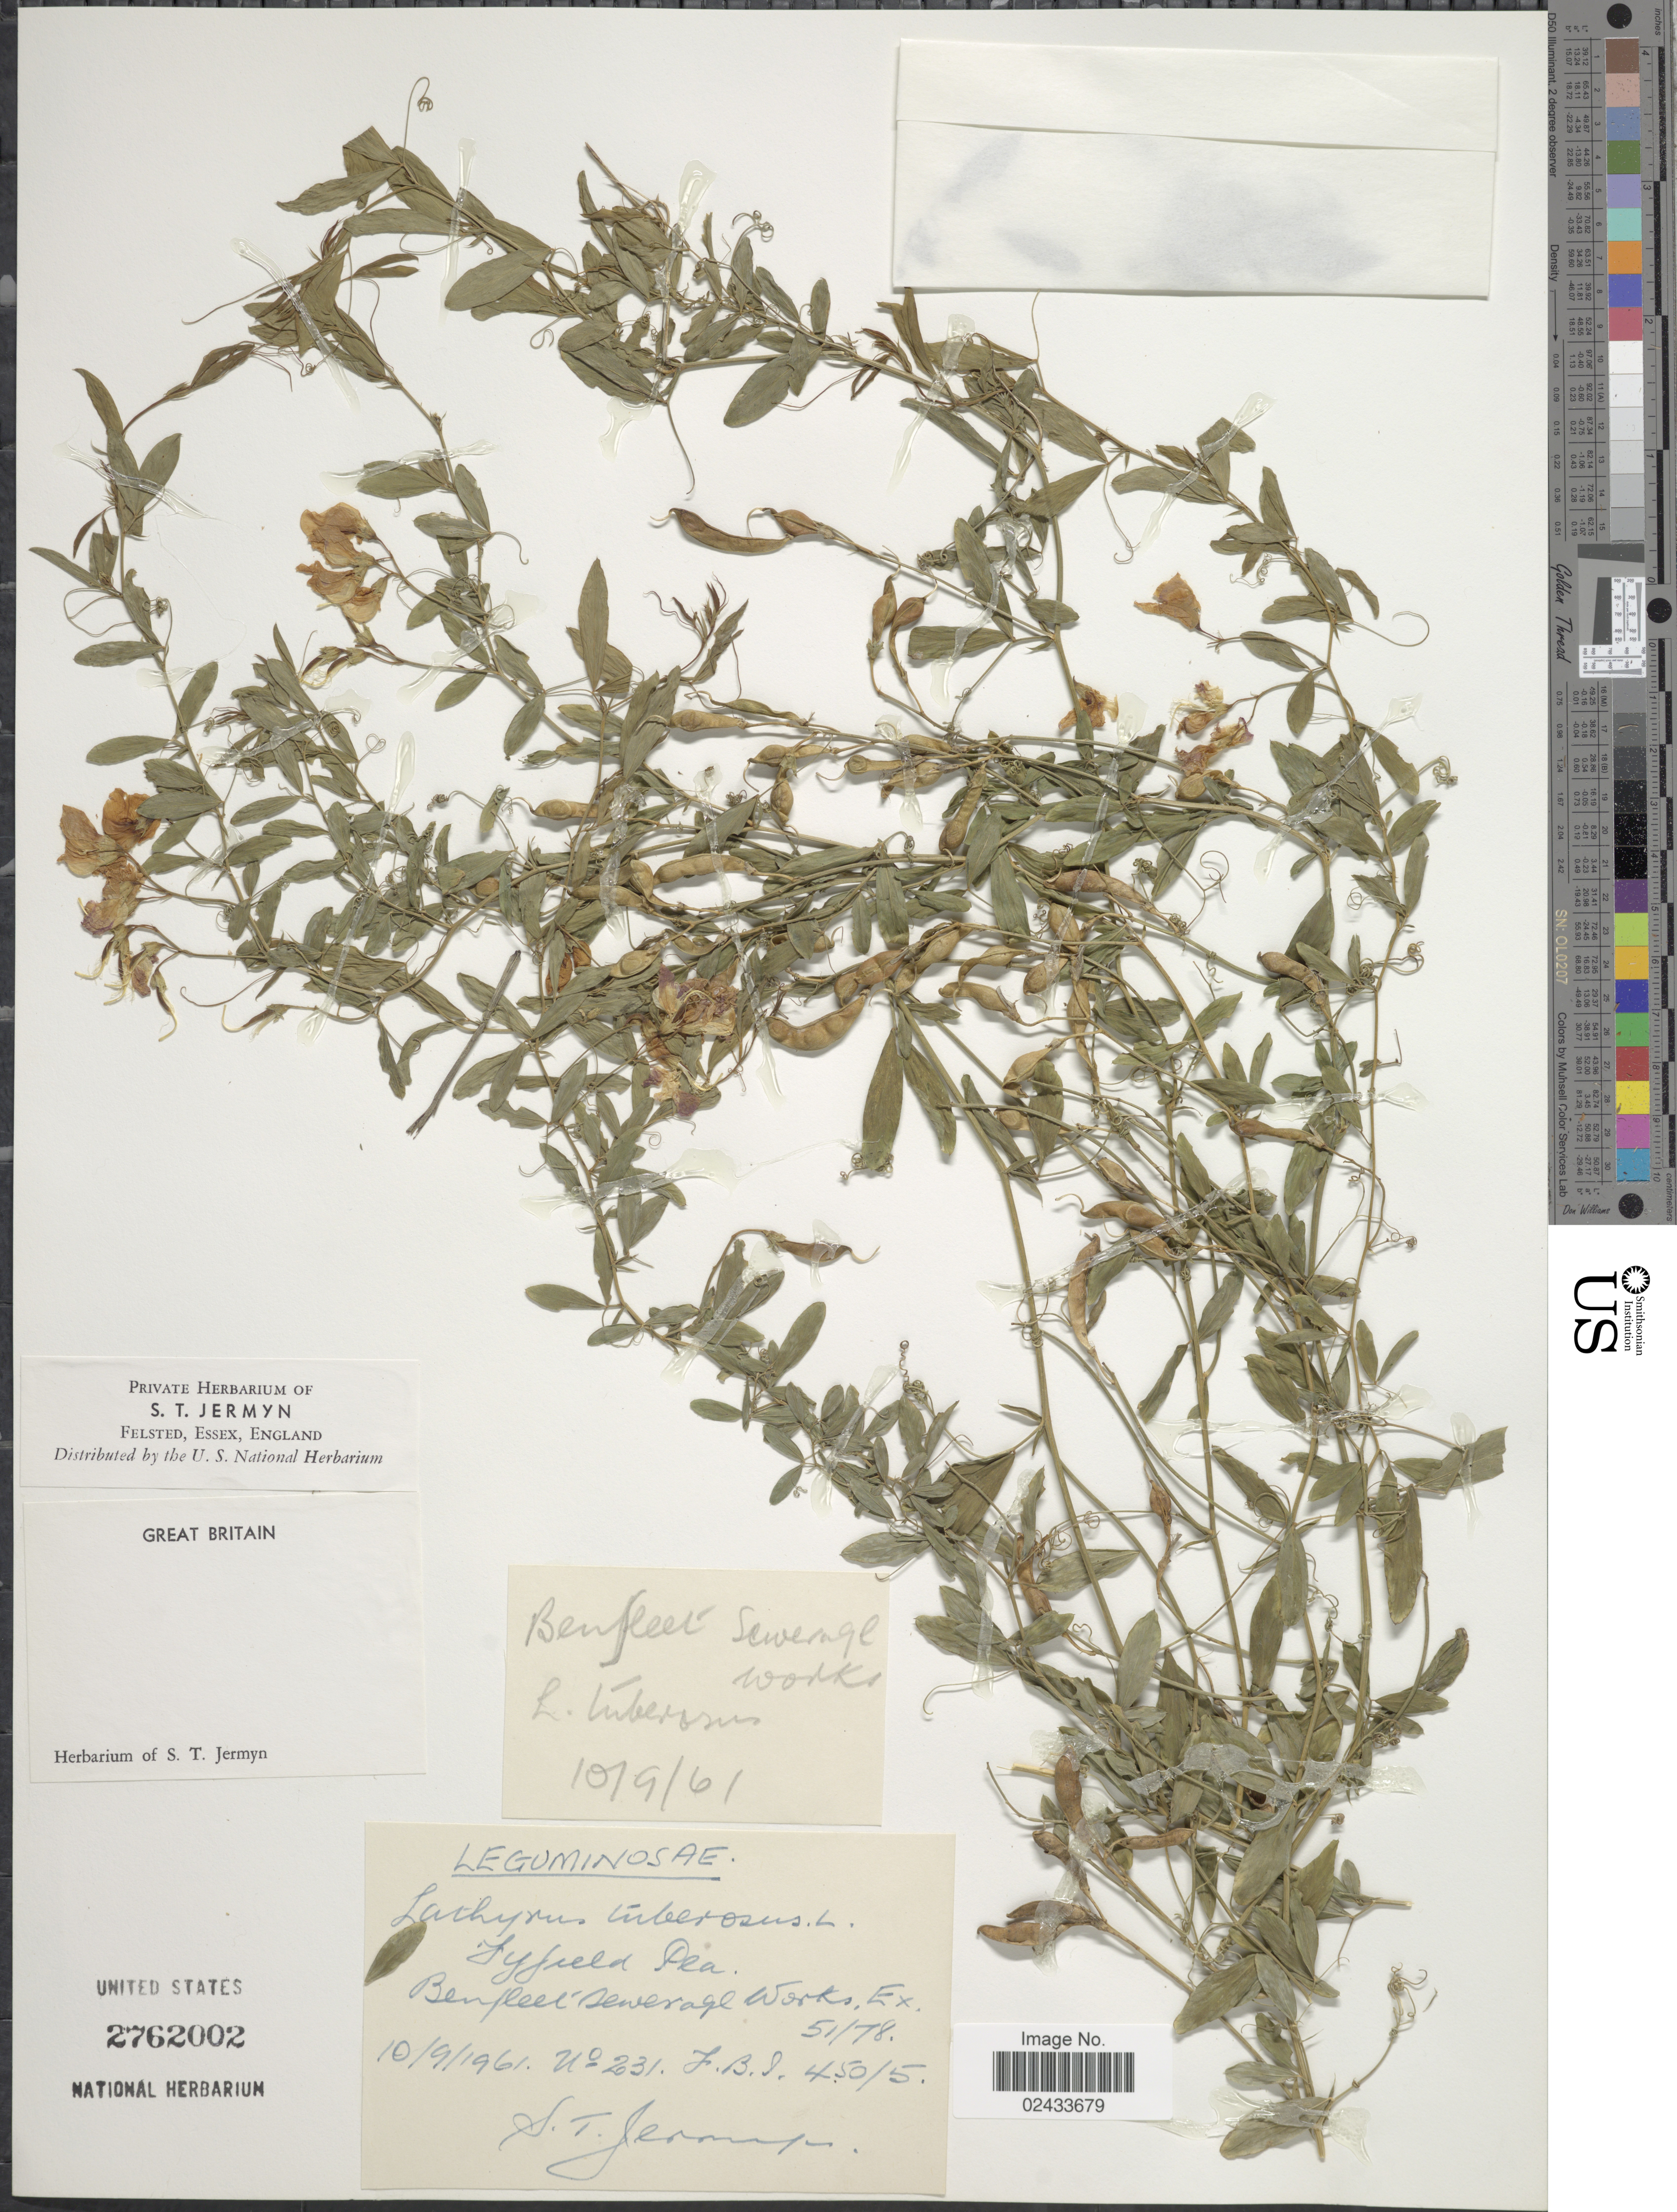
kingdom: Plantae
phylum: Tracheophyta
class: Magnoliopsida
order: Fabales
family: Fabaceae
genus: Lathyrus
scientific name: Lathyrus tuberosus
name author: L.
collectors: S. Jermyn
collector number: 231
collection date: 1961-09-10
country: United Kingdom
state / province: England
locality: Great Britain, Benfleet Sewerage Works, Ex.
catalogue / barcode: US 2762002